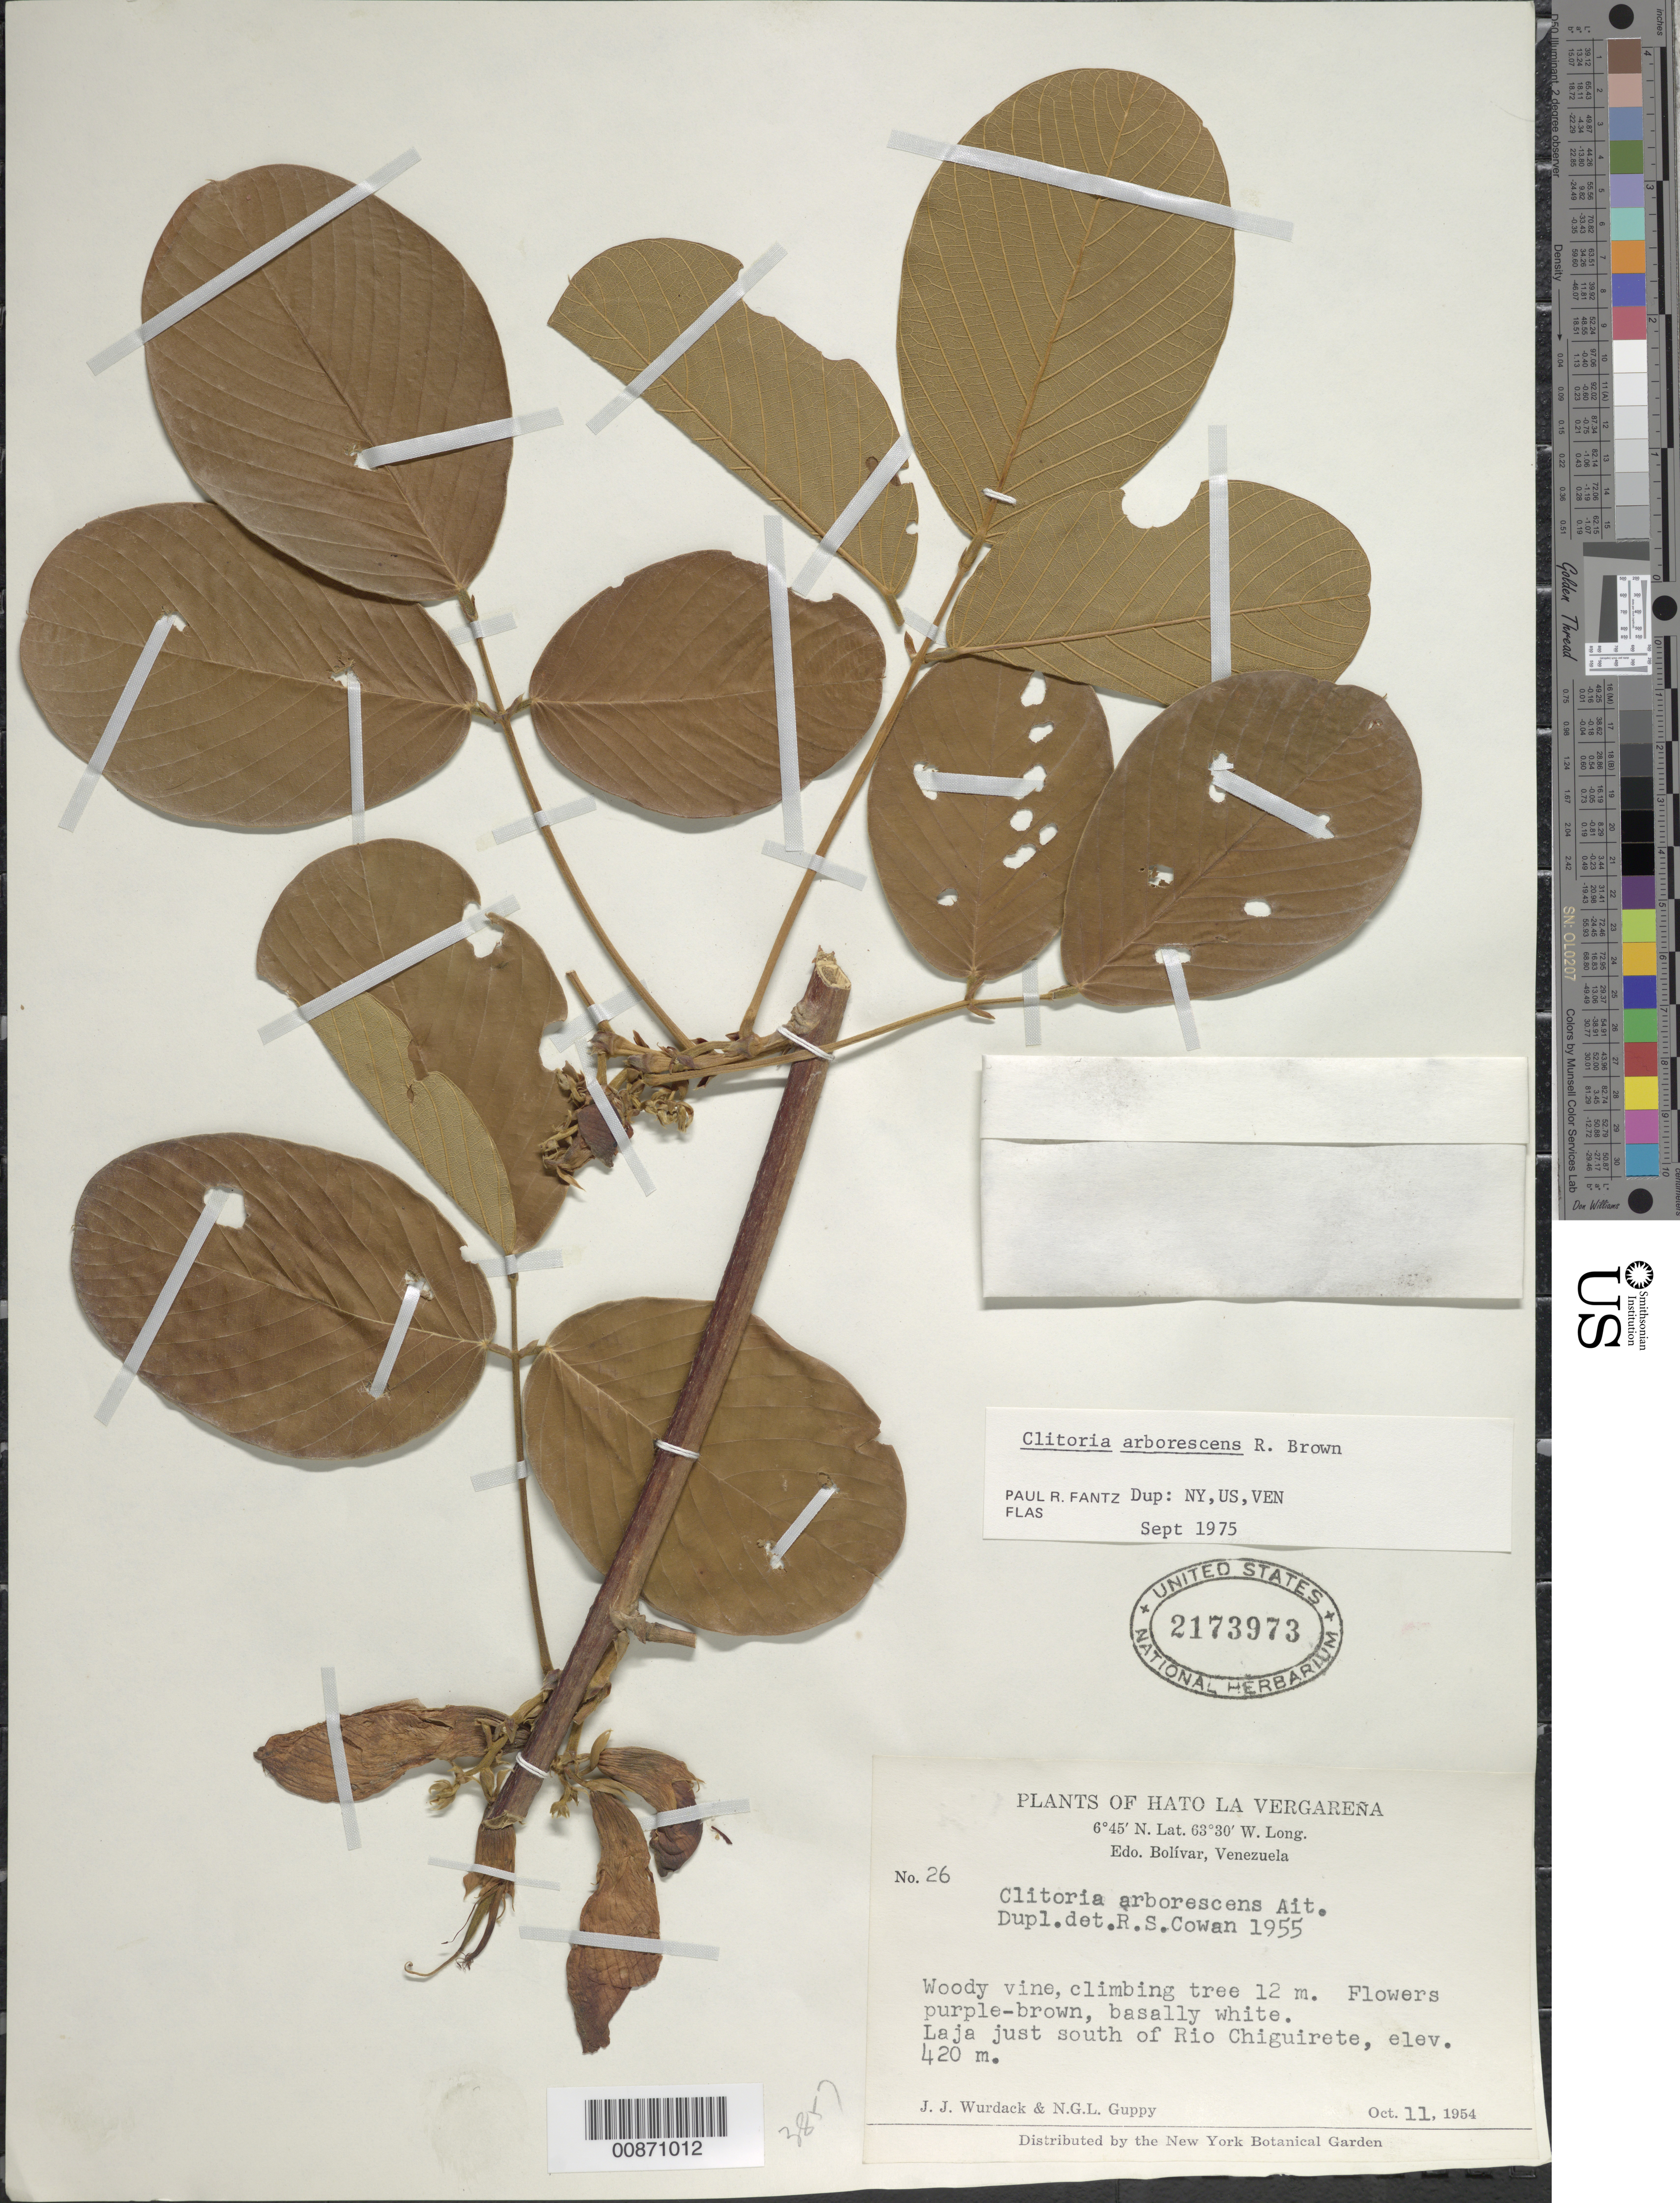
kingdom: Plantae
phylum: Tracheophyta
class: Magnoliopsida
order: Fabales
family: Fabaceae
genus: Clitoria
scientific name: Clitoria arborescens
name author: R. Br.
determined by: Fantz, P. R., (FLAS), University of Florida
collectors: J. J. Wurdack & N. Guppy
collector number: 26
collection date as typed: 11-Oct-54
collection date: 1954-10-11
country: Venezuela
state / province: Bolívar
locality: Hato La Vergareña, just S of Rio Chiguirete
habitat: Laja; climbing tree 12m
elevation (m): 420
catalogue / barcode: US 2173973